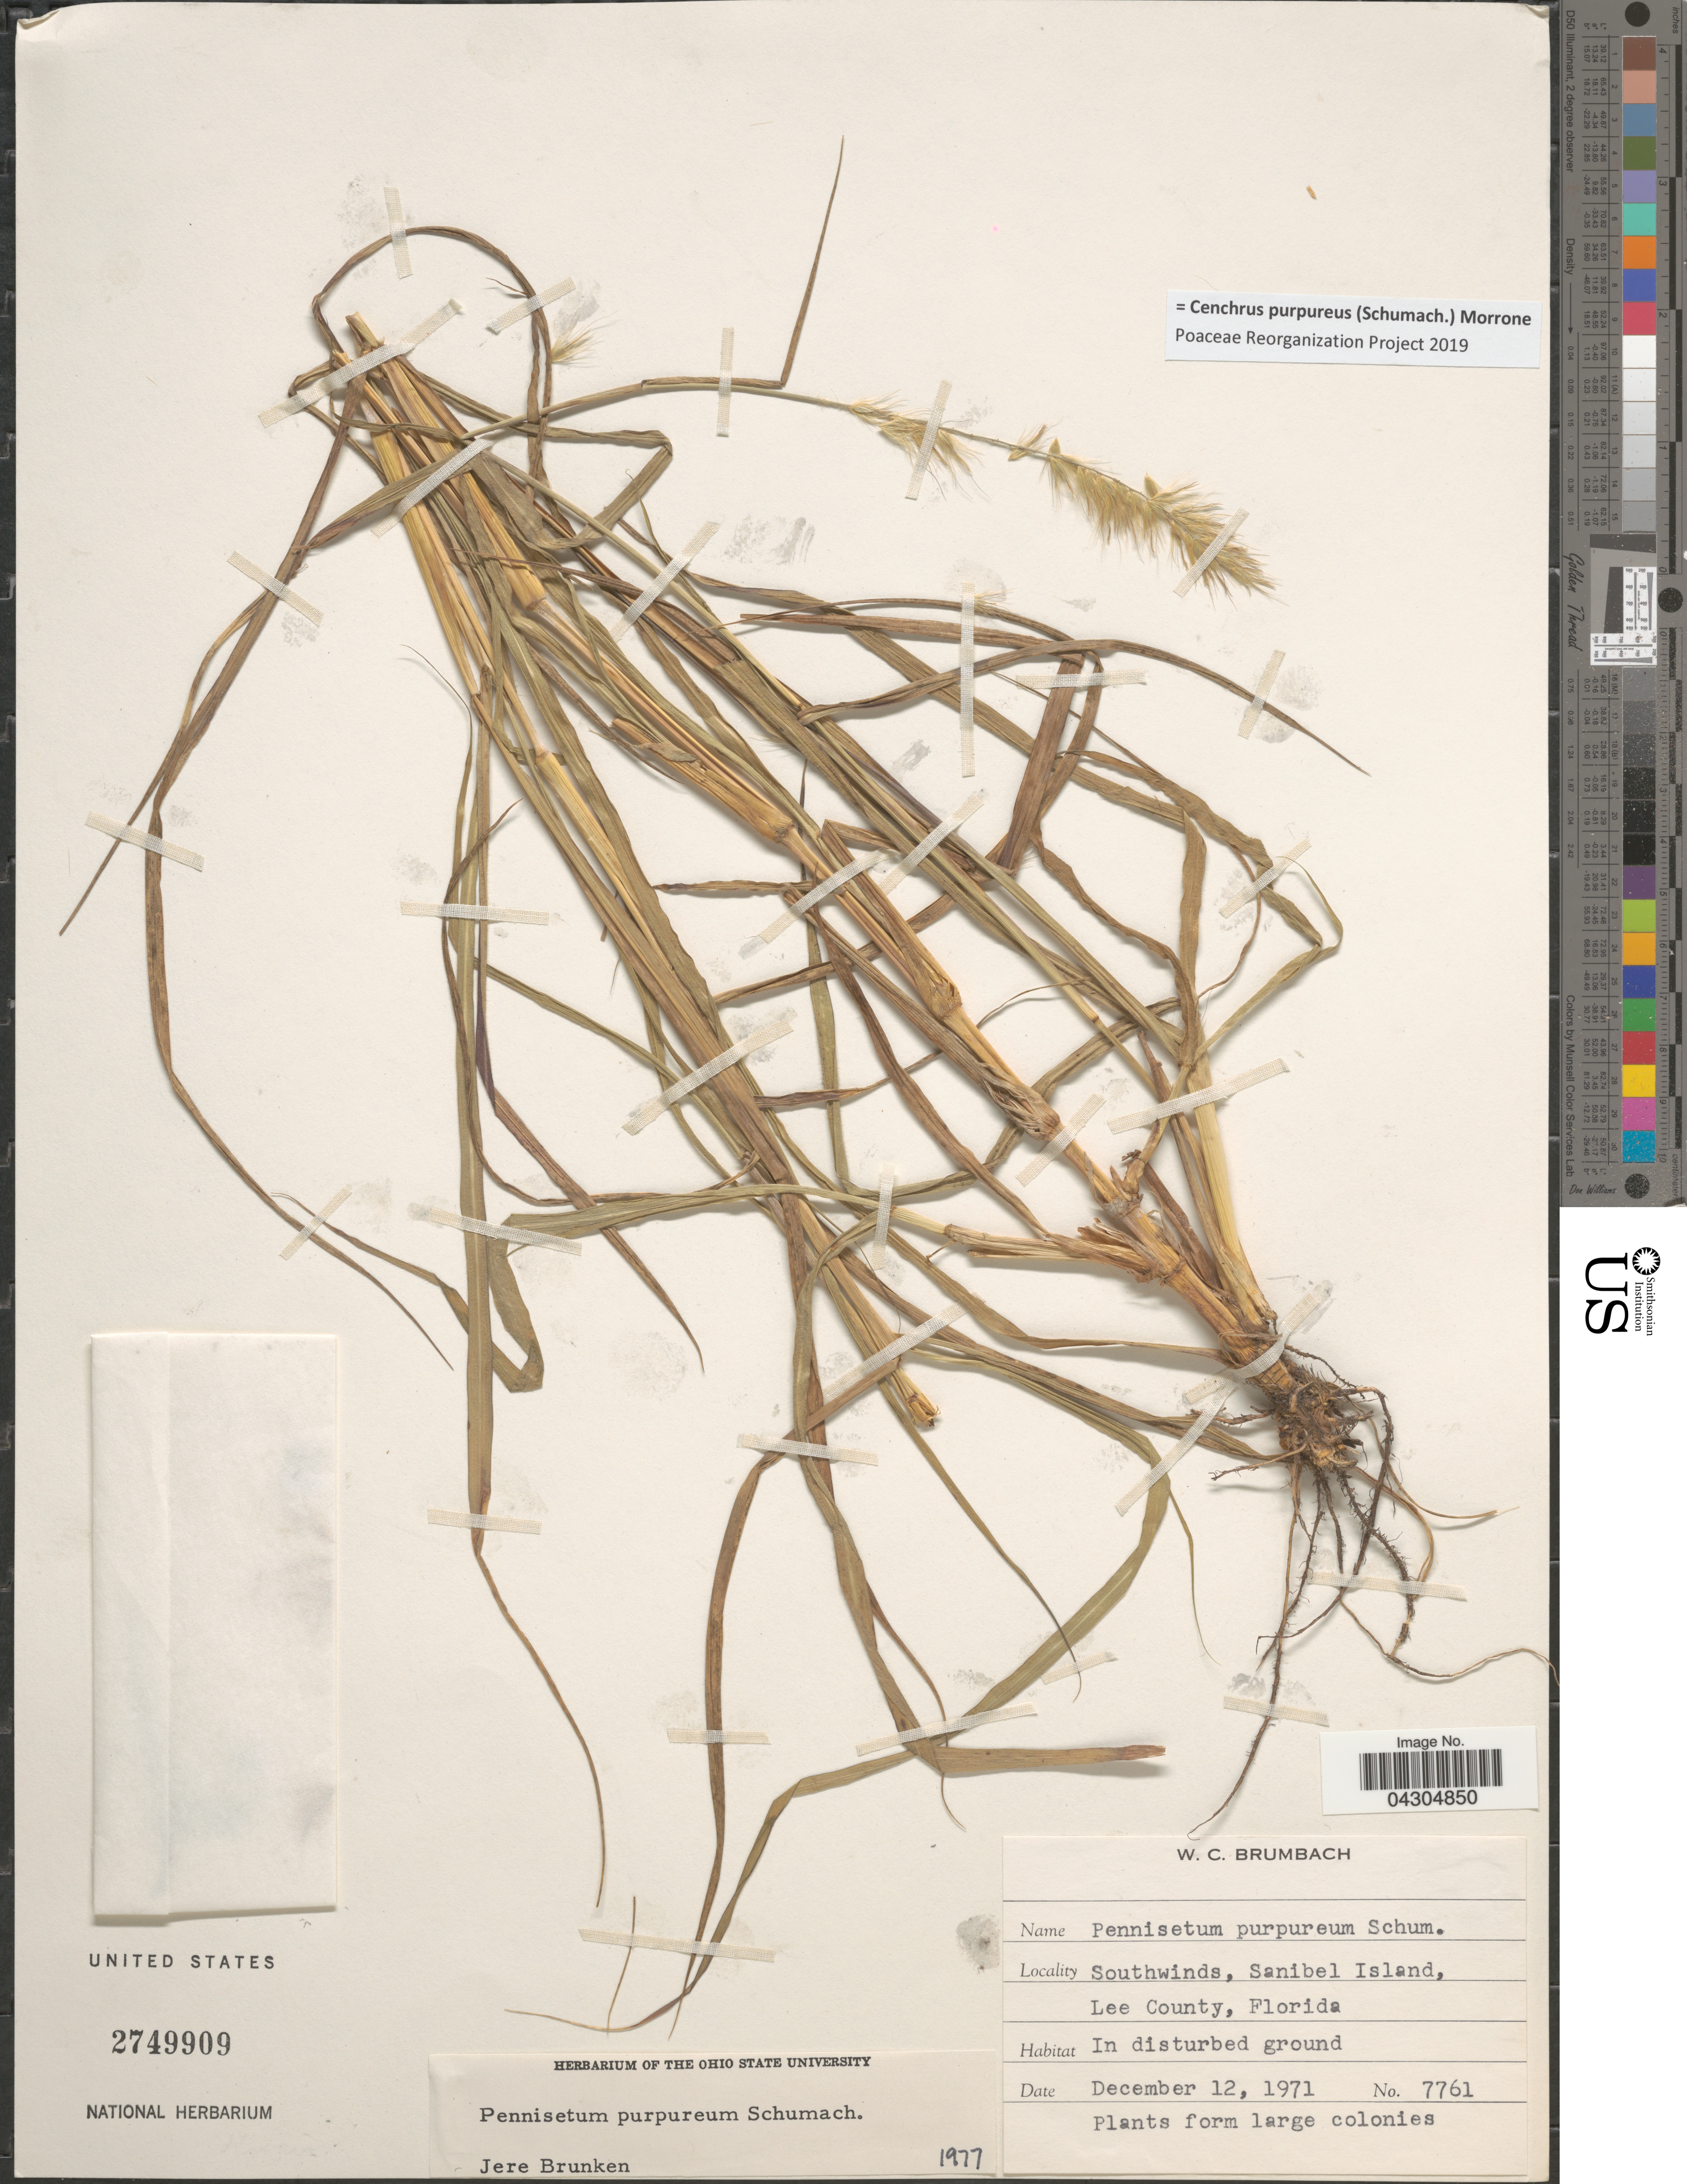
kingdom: Plantae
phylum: Tracheophyta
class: Liliopsida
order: Poales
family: Poaceae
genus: Cenchrus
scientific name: Cenchrus purpureus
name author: (Schumach.) Morrone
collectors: W. C. Brumbach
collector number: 7761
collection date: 1971-12-12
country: United States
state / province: Florida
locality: Southwinds, Sanibel Island, Lee County.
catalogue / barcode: US 2749909